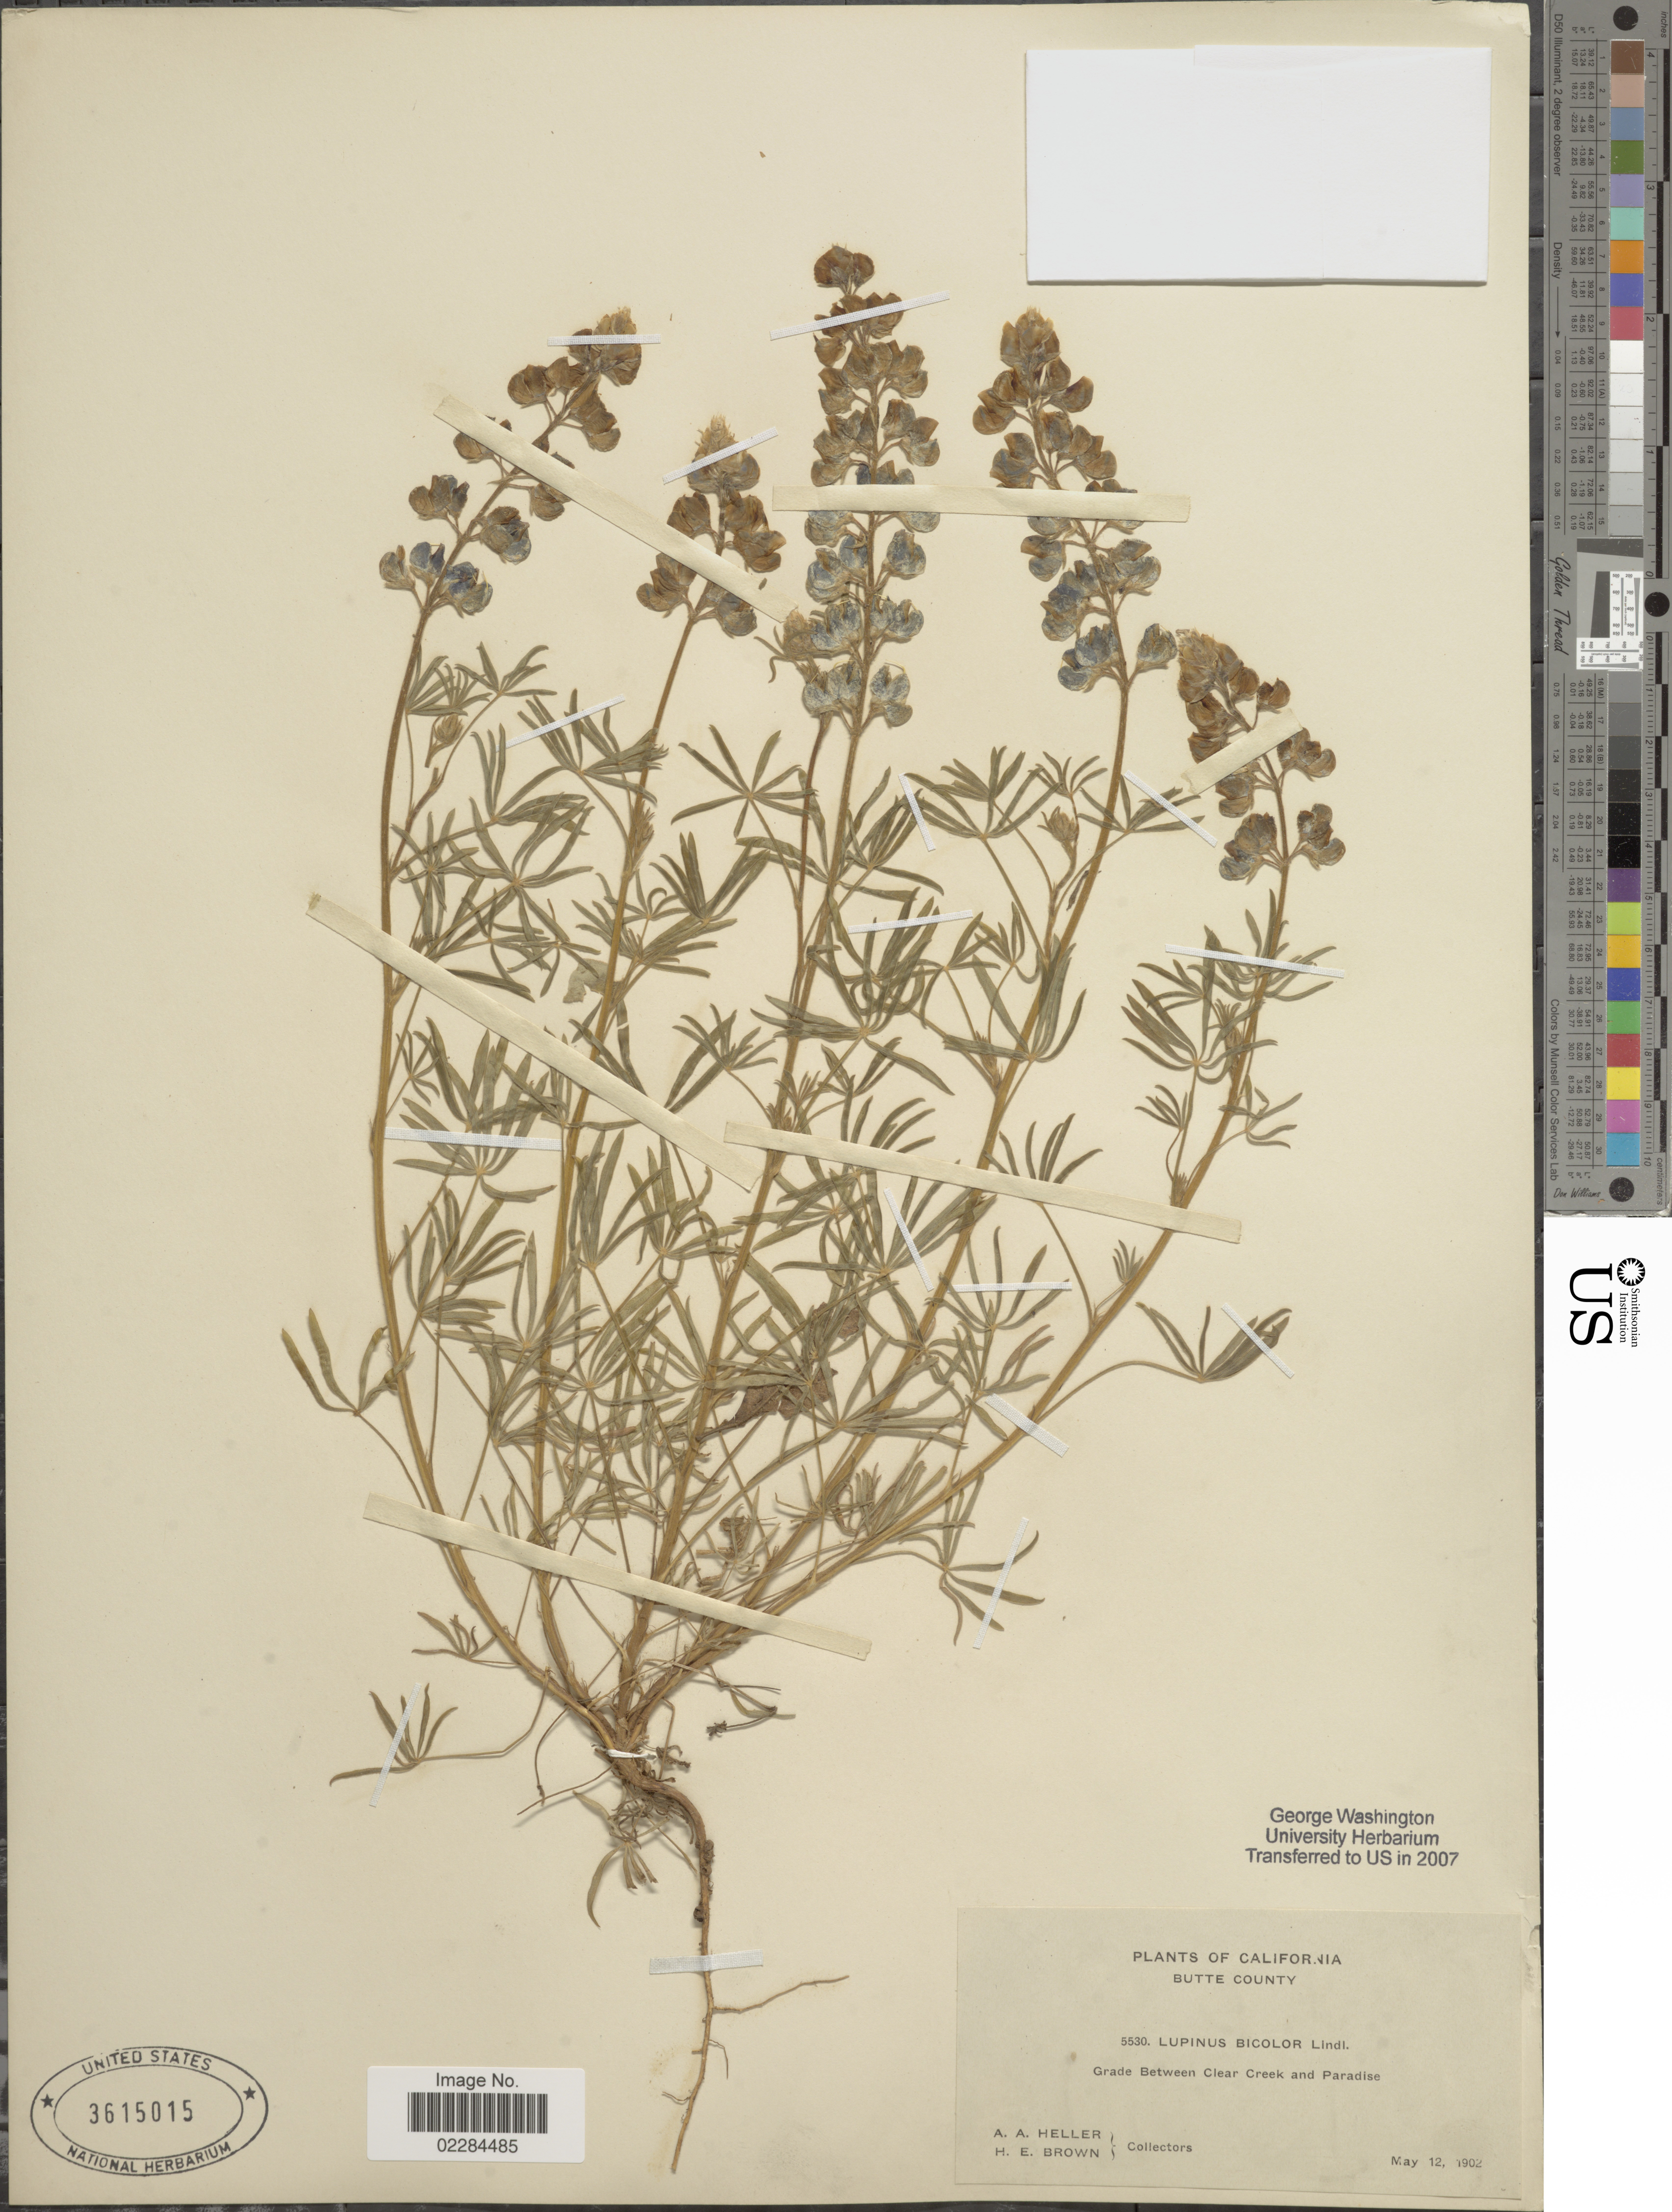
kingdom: Plantae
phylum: Tracheophyta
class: Magnoliopsida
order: Fabales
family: Fabaceae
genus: Lupinus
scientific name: Lupinus bicolor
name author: Lindl.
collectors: A. A. Heller & H. E. Brown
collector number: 5530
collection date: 1902-05-12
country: United States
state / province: California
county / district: Butte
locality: Butte County, Grade between Clear Creek and Paradise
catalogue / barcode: US 3615015